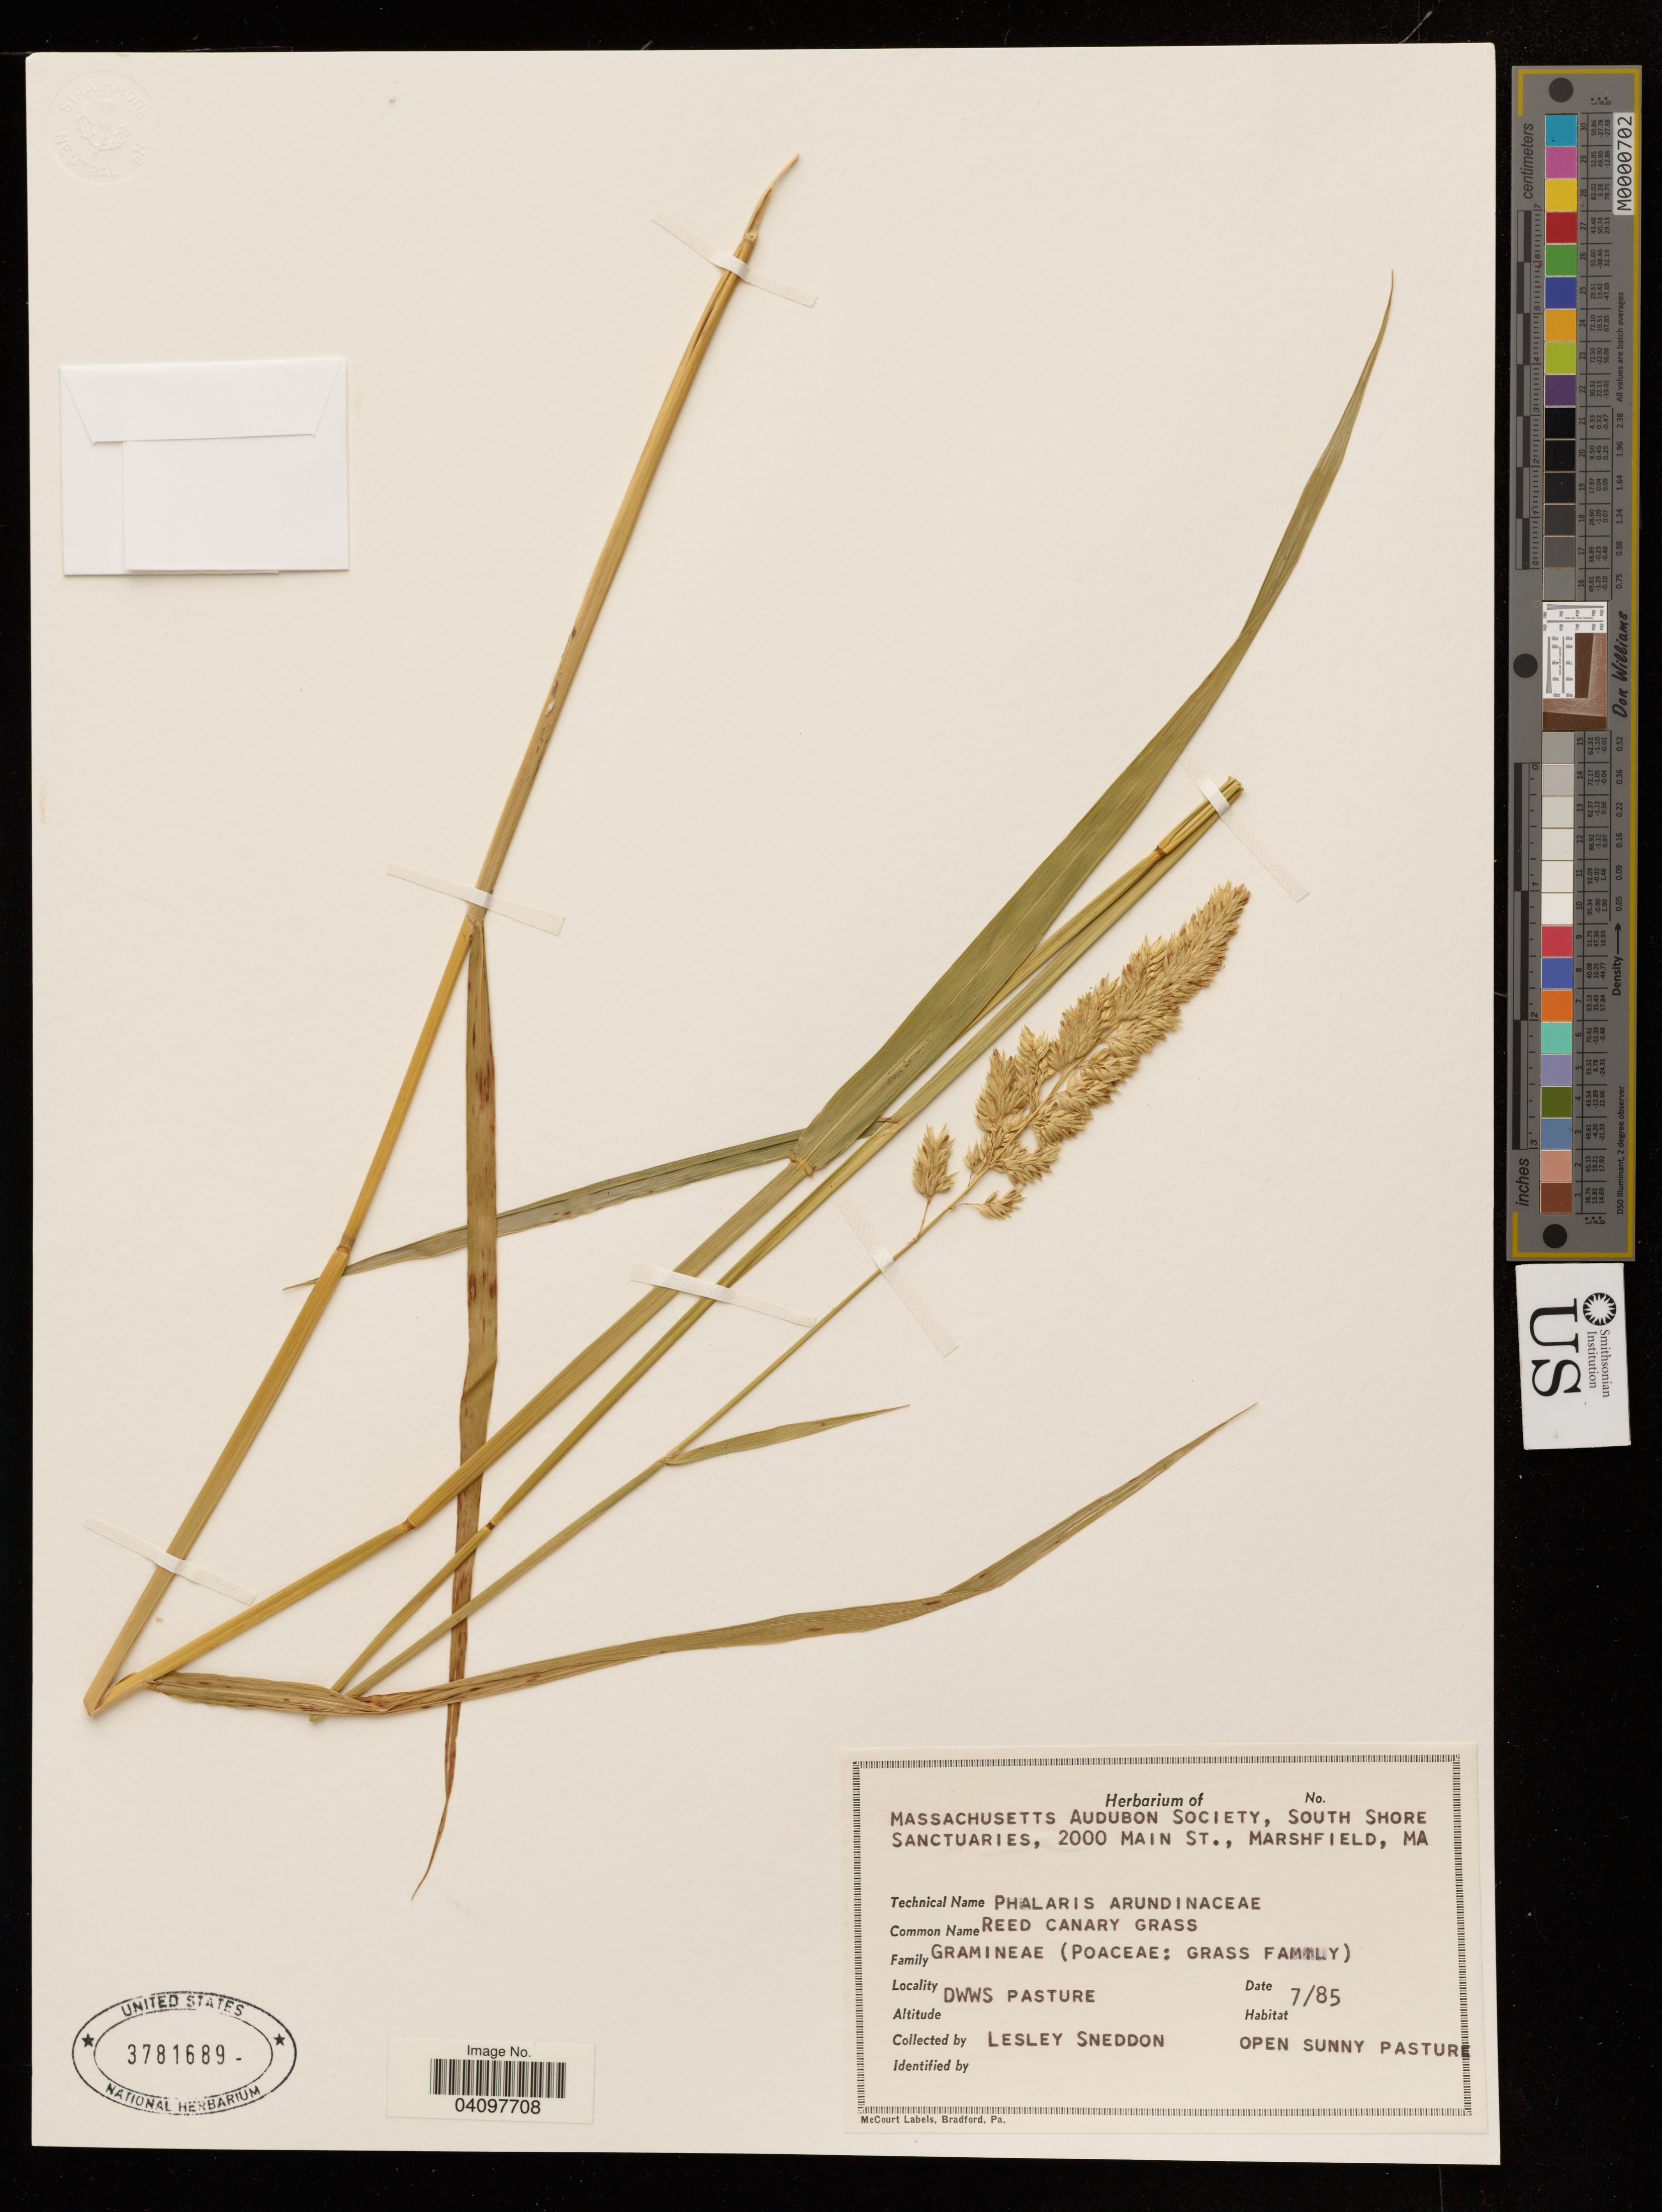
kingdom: Plantae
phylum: Tracheophyta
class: Liliopsida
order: Poales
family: Poaceae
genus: Phalaris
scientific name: Phalaris arundinacea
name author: L.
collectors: L. Sneddon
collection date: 1885-07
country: United States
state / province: Massachusetts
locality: Massachusetts Audubon Society, South Shore Sanctuaries, 2000 main St., Marshfield, MA. DWWS Pasture.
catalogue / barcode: US 3781689